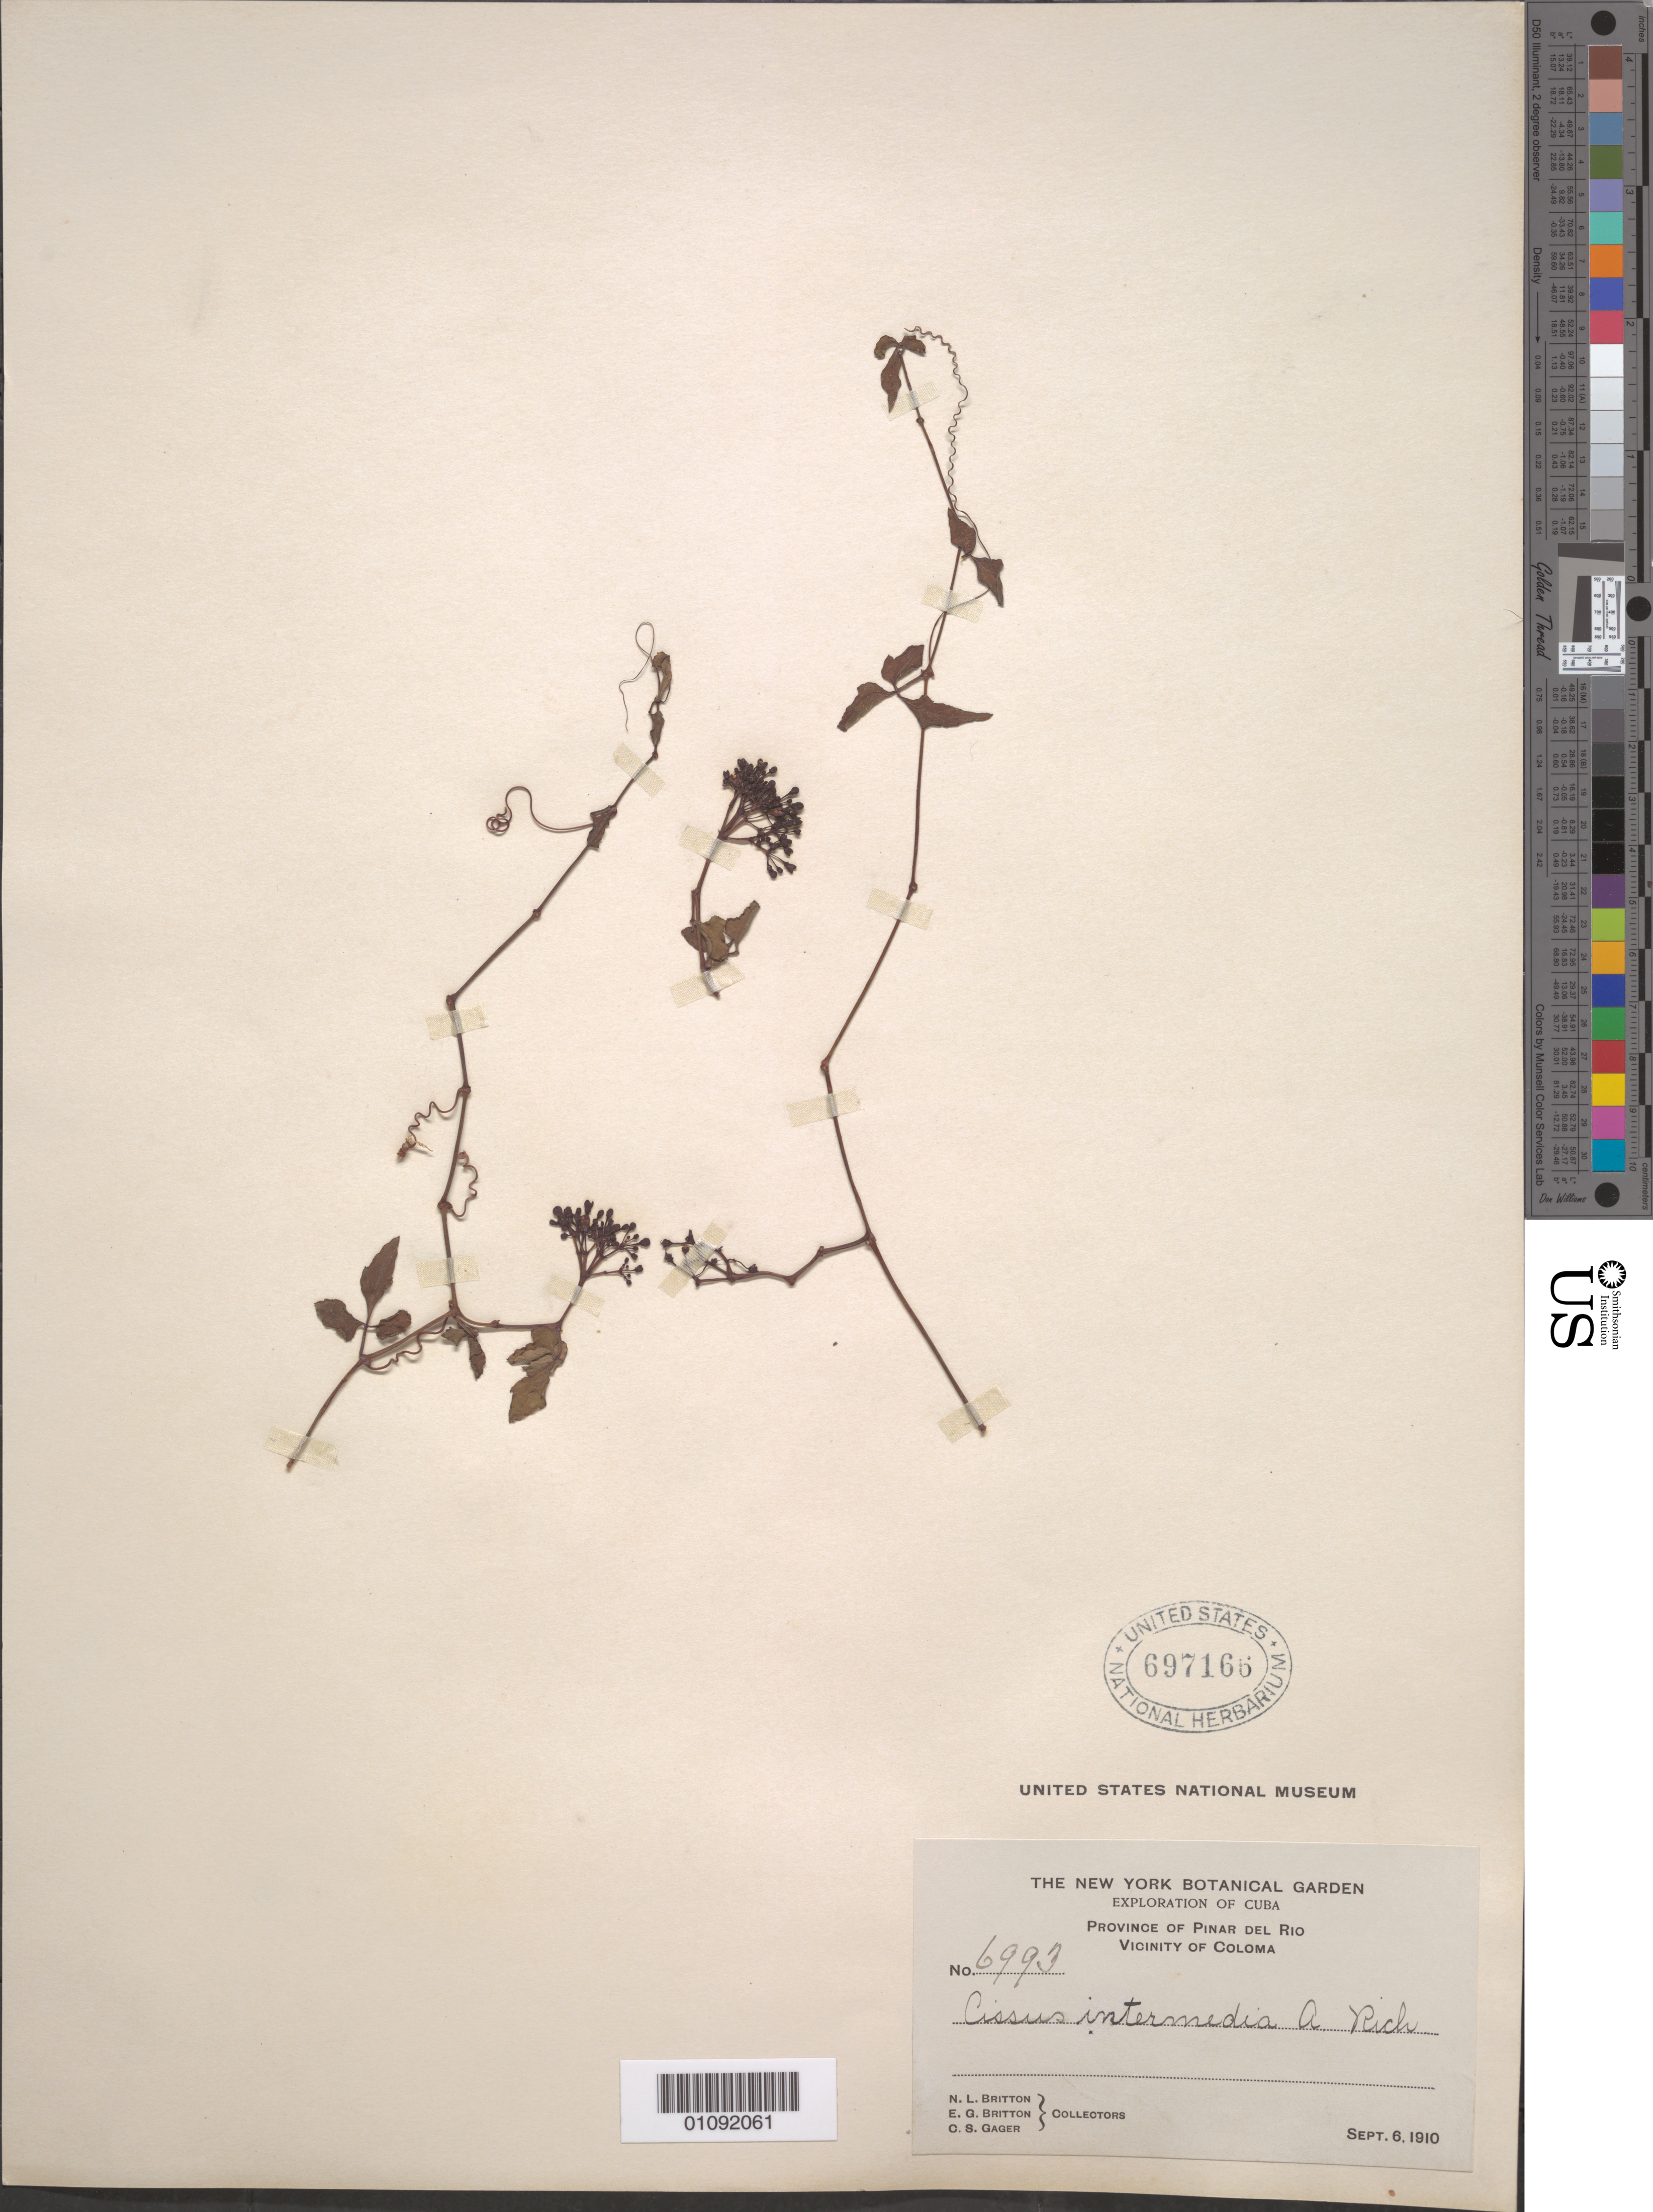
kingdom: Plantae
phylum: Tracheophyta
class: Magnoliopsida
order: Vitales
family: Vitaceae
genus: Cissus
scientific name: Cissus caustica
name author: Tussac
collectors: N. Britton, E. G. Britton & C. Gager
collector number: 6993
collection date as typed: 06 Sep 1910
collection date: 1910-09-06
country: Cuba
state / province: Pinar del Rio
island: Cuba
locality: Province of Pinar Del Rio, Vicinity of Coloma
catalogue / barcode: US 697166